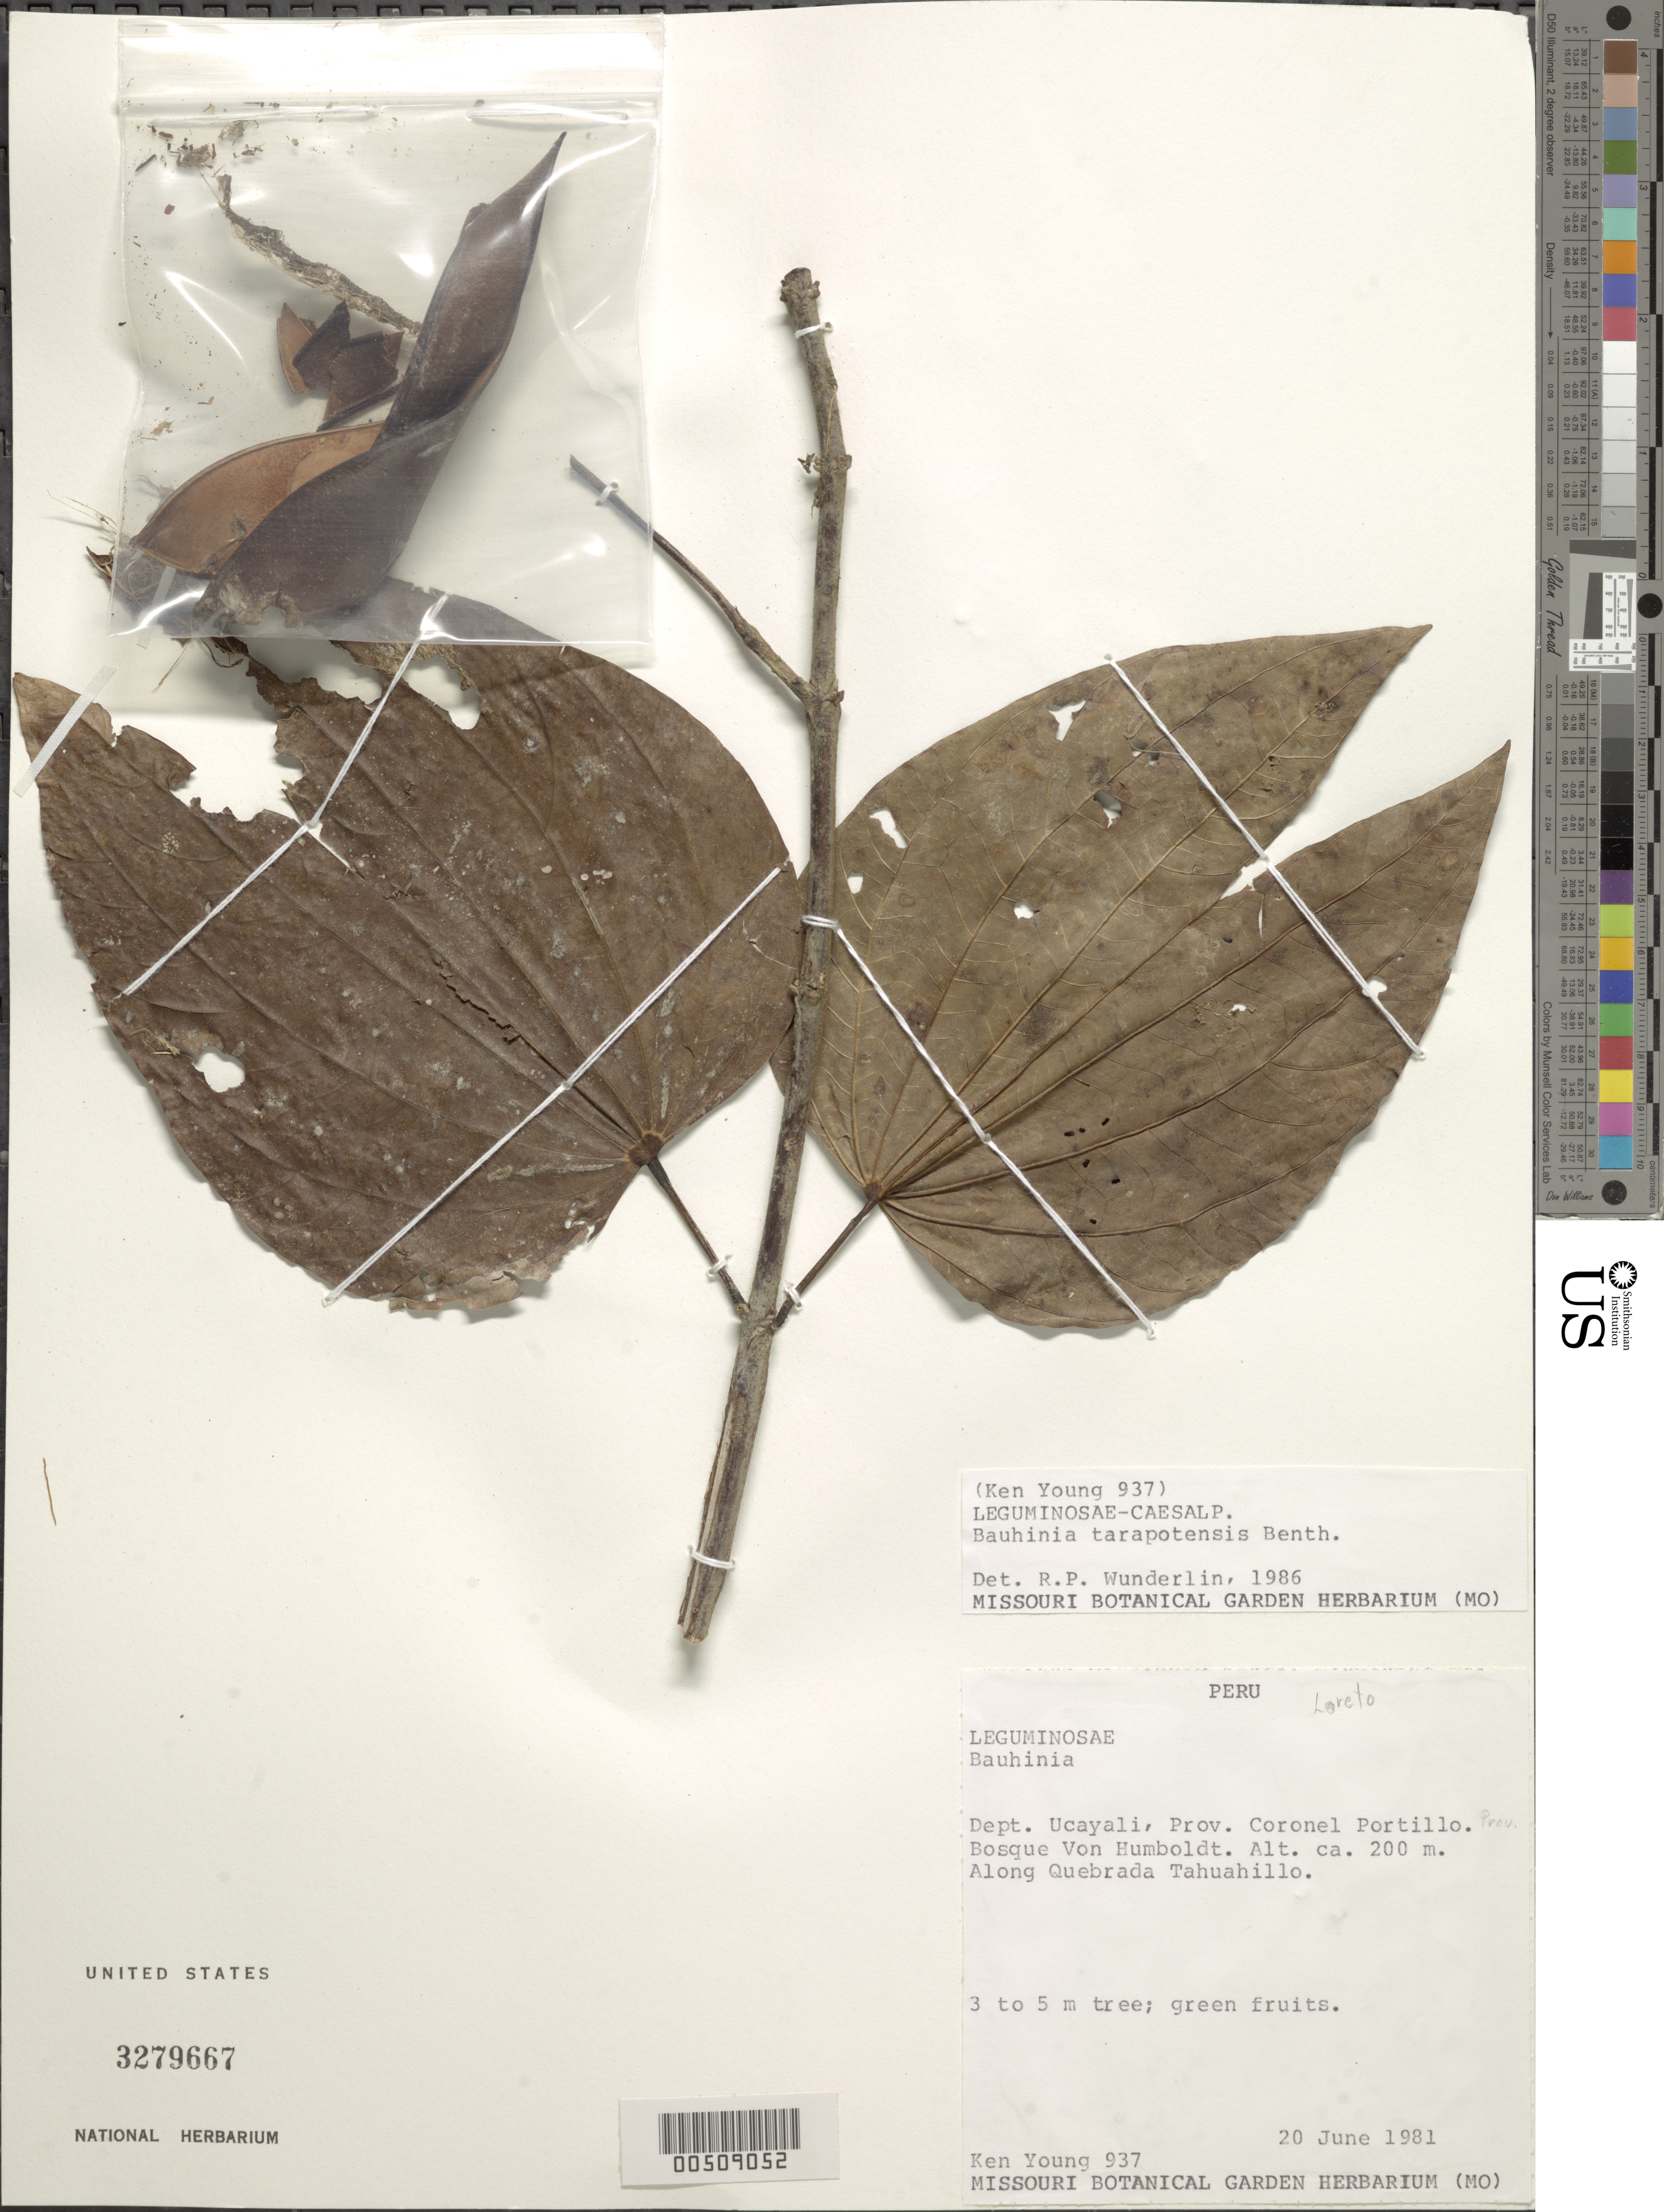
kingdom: Plantae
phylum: Tracheophyta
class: Magnoliopsida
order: Fabales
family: Fabaceae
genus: Bauhinia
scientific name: Bauhinia tarapotensis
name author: Benth.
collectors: K. Young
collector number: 937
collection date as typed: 20 Jun 1981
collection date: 1981-06-20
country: Peru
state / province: Loreto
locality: Coronel Portillo Prov. [?], Ucayali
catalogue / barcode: US 3279667